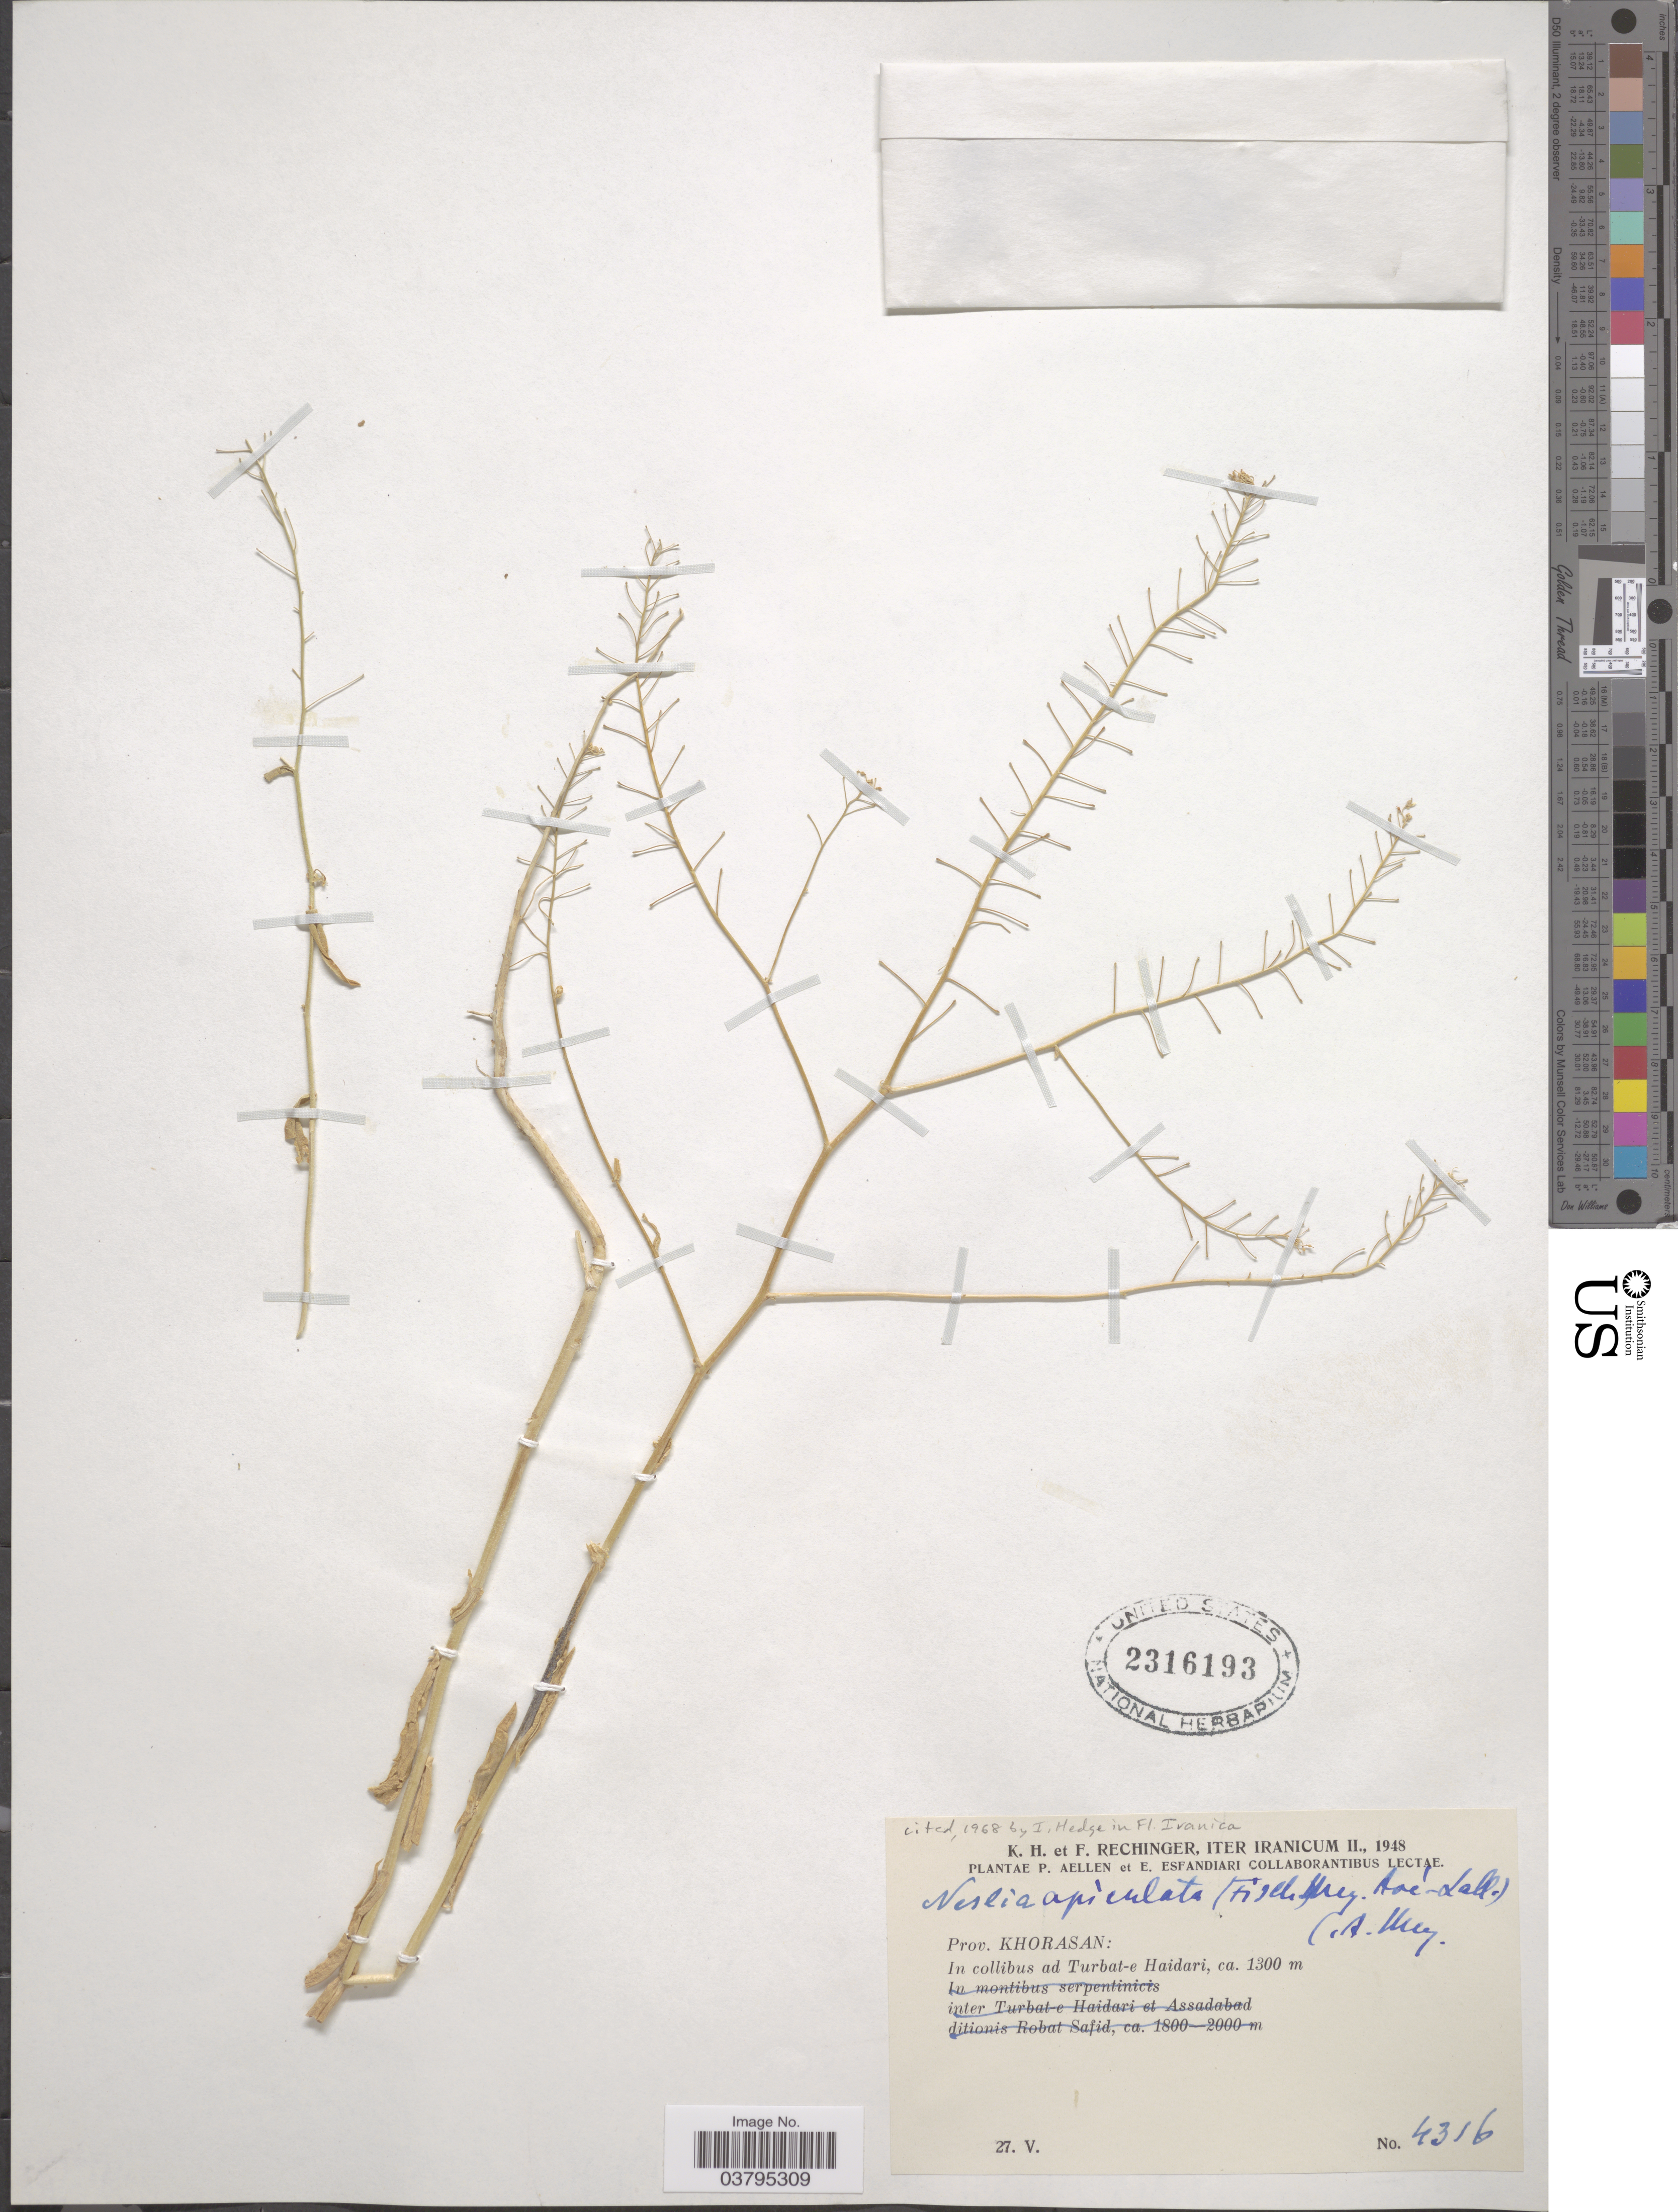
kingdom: Plantae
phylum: Tracheophyta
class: Magnoliopsida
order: Brassicales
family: Brassicaceae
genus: Neslia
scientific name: Neslia apiculata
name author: Fisch. et al.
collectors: K. H. Rechinger & F. Rechinger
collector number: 4316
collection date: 1948-05-27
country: Iran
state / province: Khorasan [obsolete]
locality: In collibus ad Turbat-e Haidari.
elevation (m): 1300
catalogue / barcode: US 2316193